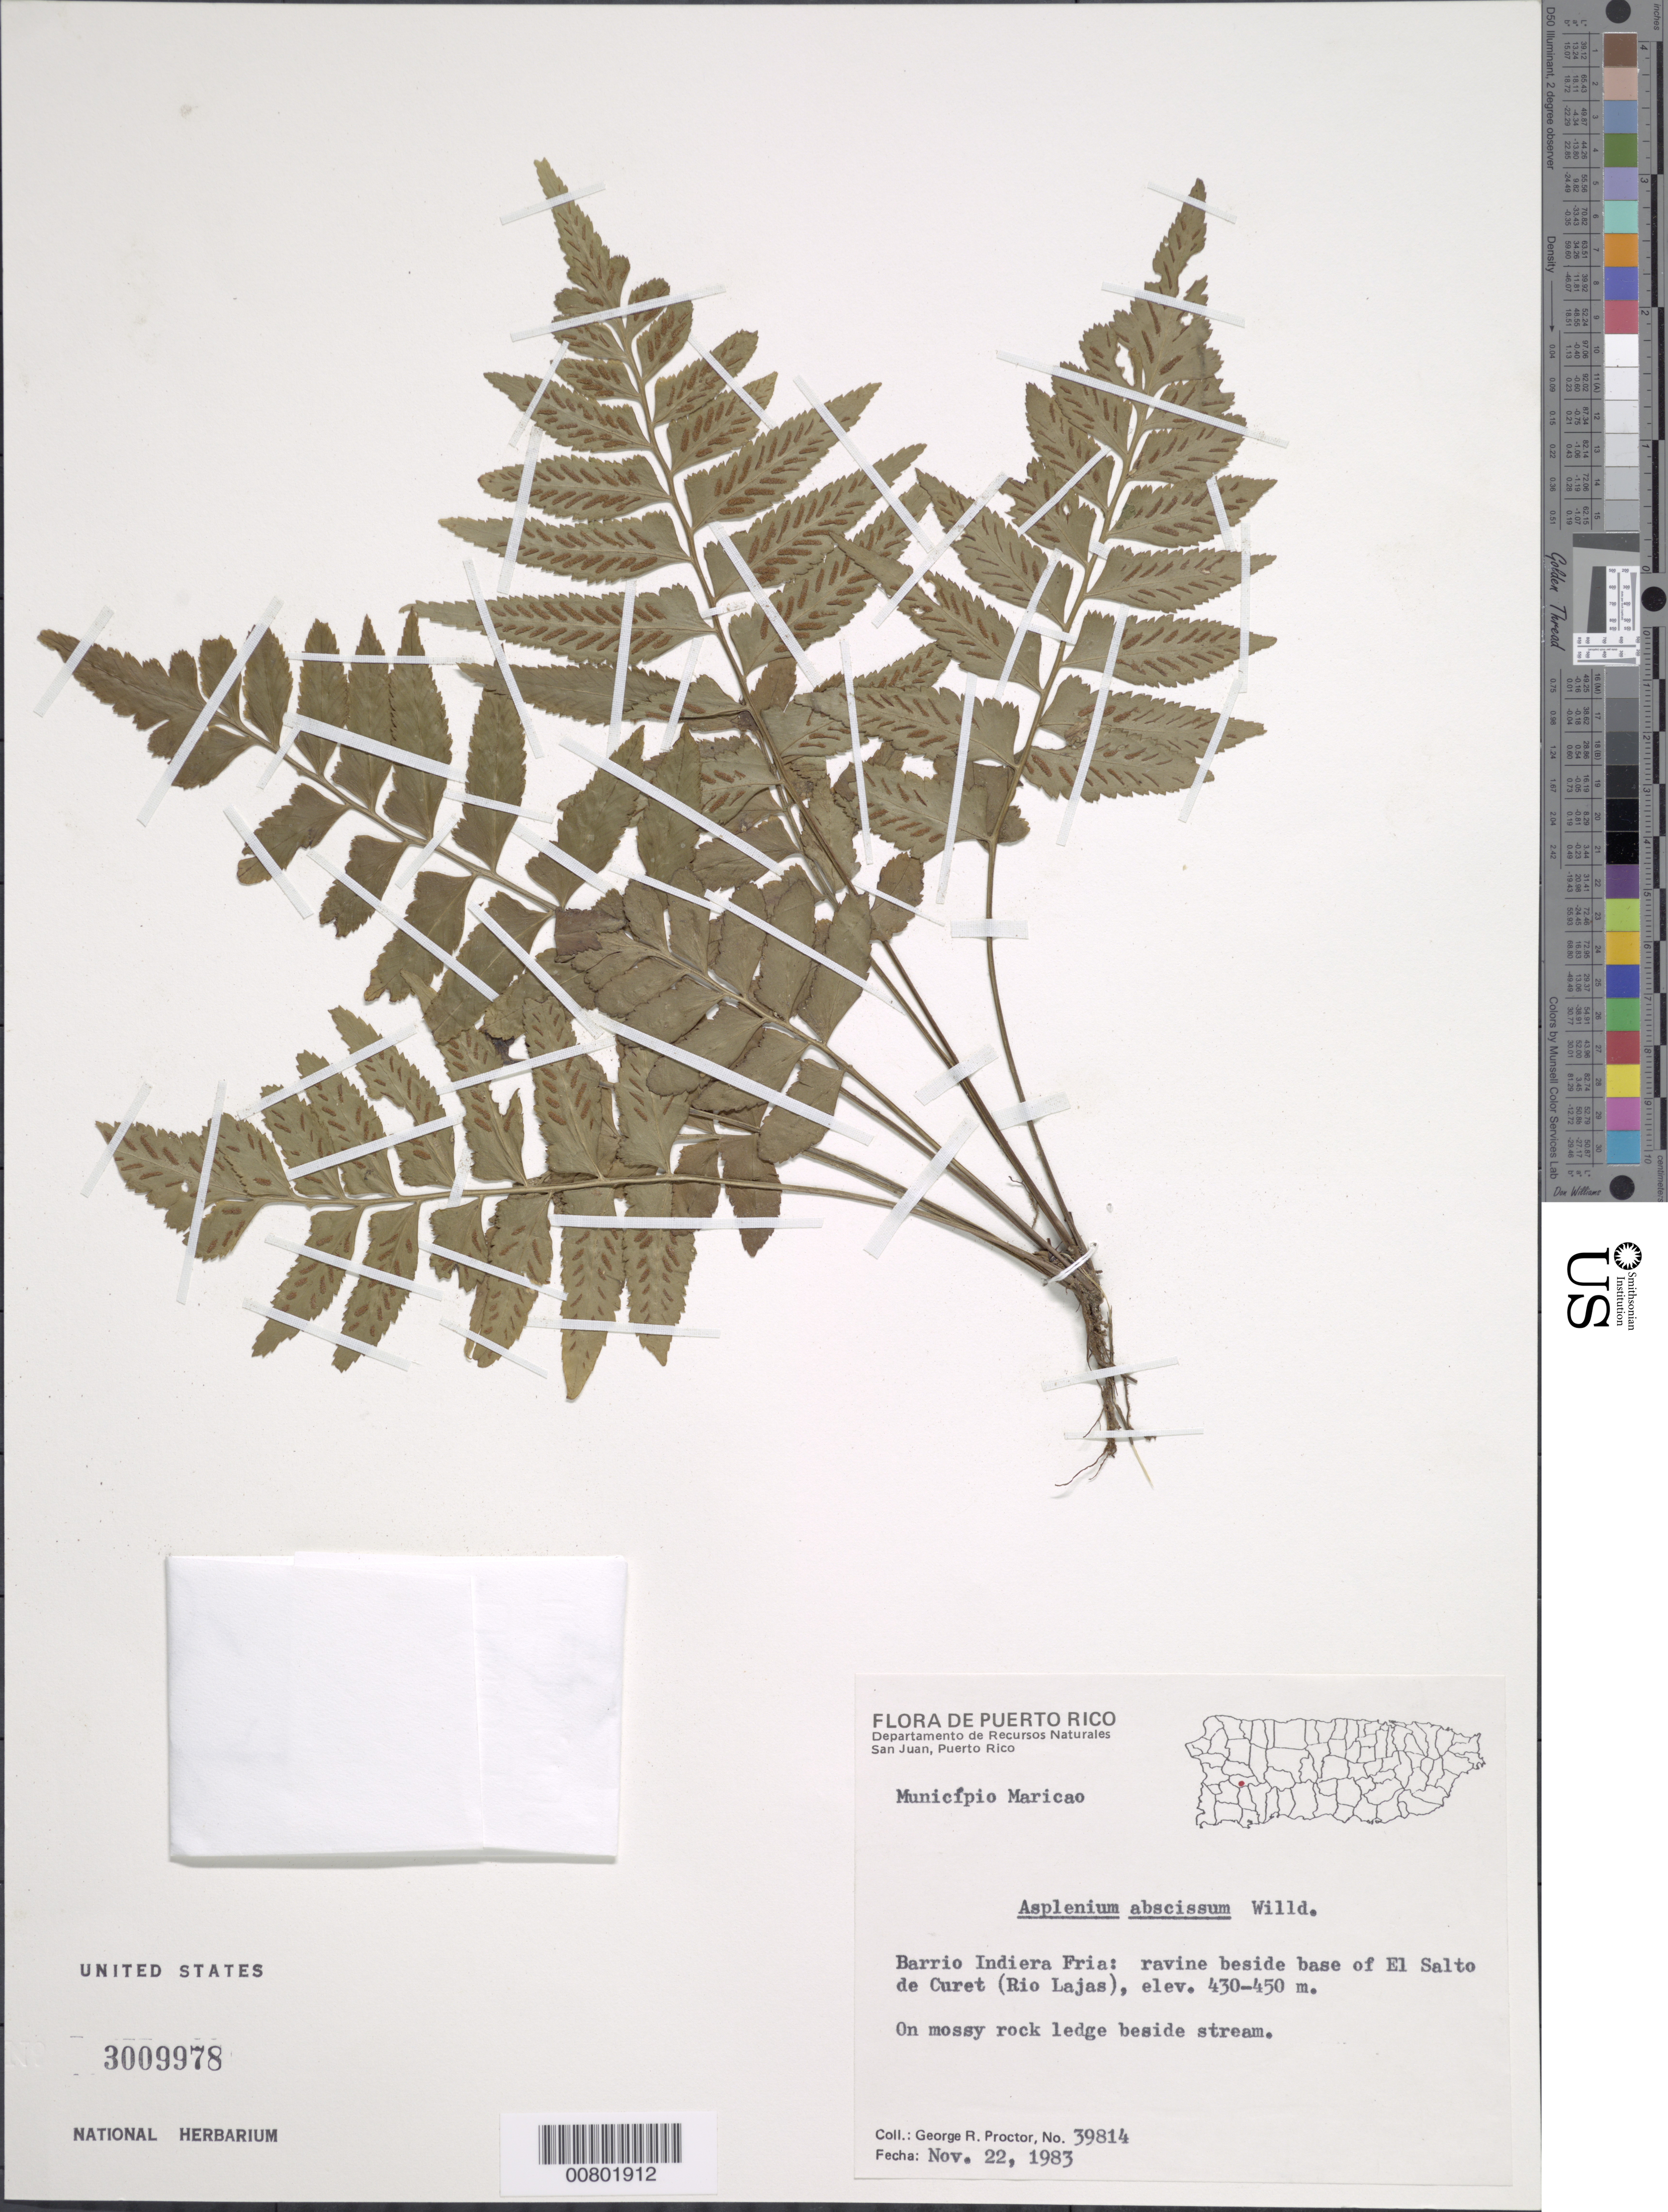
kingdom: Plantae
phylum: Tracheophyta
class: Polypodiopsida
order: Polypodiales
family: Aspleniaceae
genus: Asplenium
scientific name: Asplenium abscissum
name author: Willd.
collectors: G. R. Proctor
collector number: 39814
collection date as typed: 22 Nov 1983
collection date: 1983-11-22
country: Puerto Rico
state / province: Maricao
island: Puerto Rico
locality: Mun. Maricao, Barrio Indiera Fria, base of El Salto de Curet (Río Lajas)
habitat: Mossy rock ledge beside stream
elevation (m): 430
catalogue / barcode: US 3009978